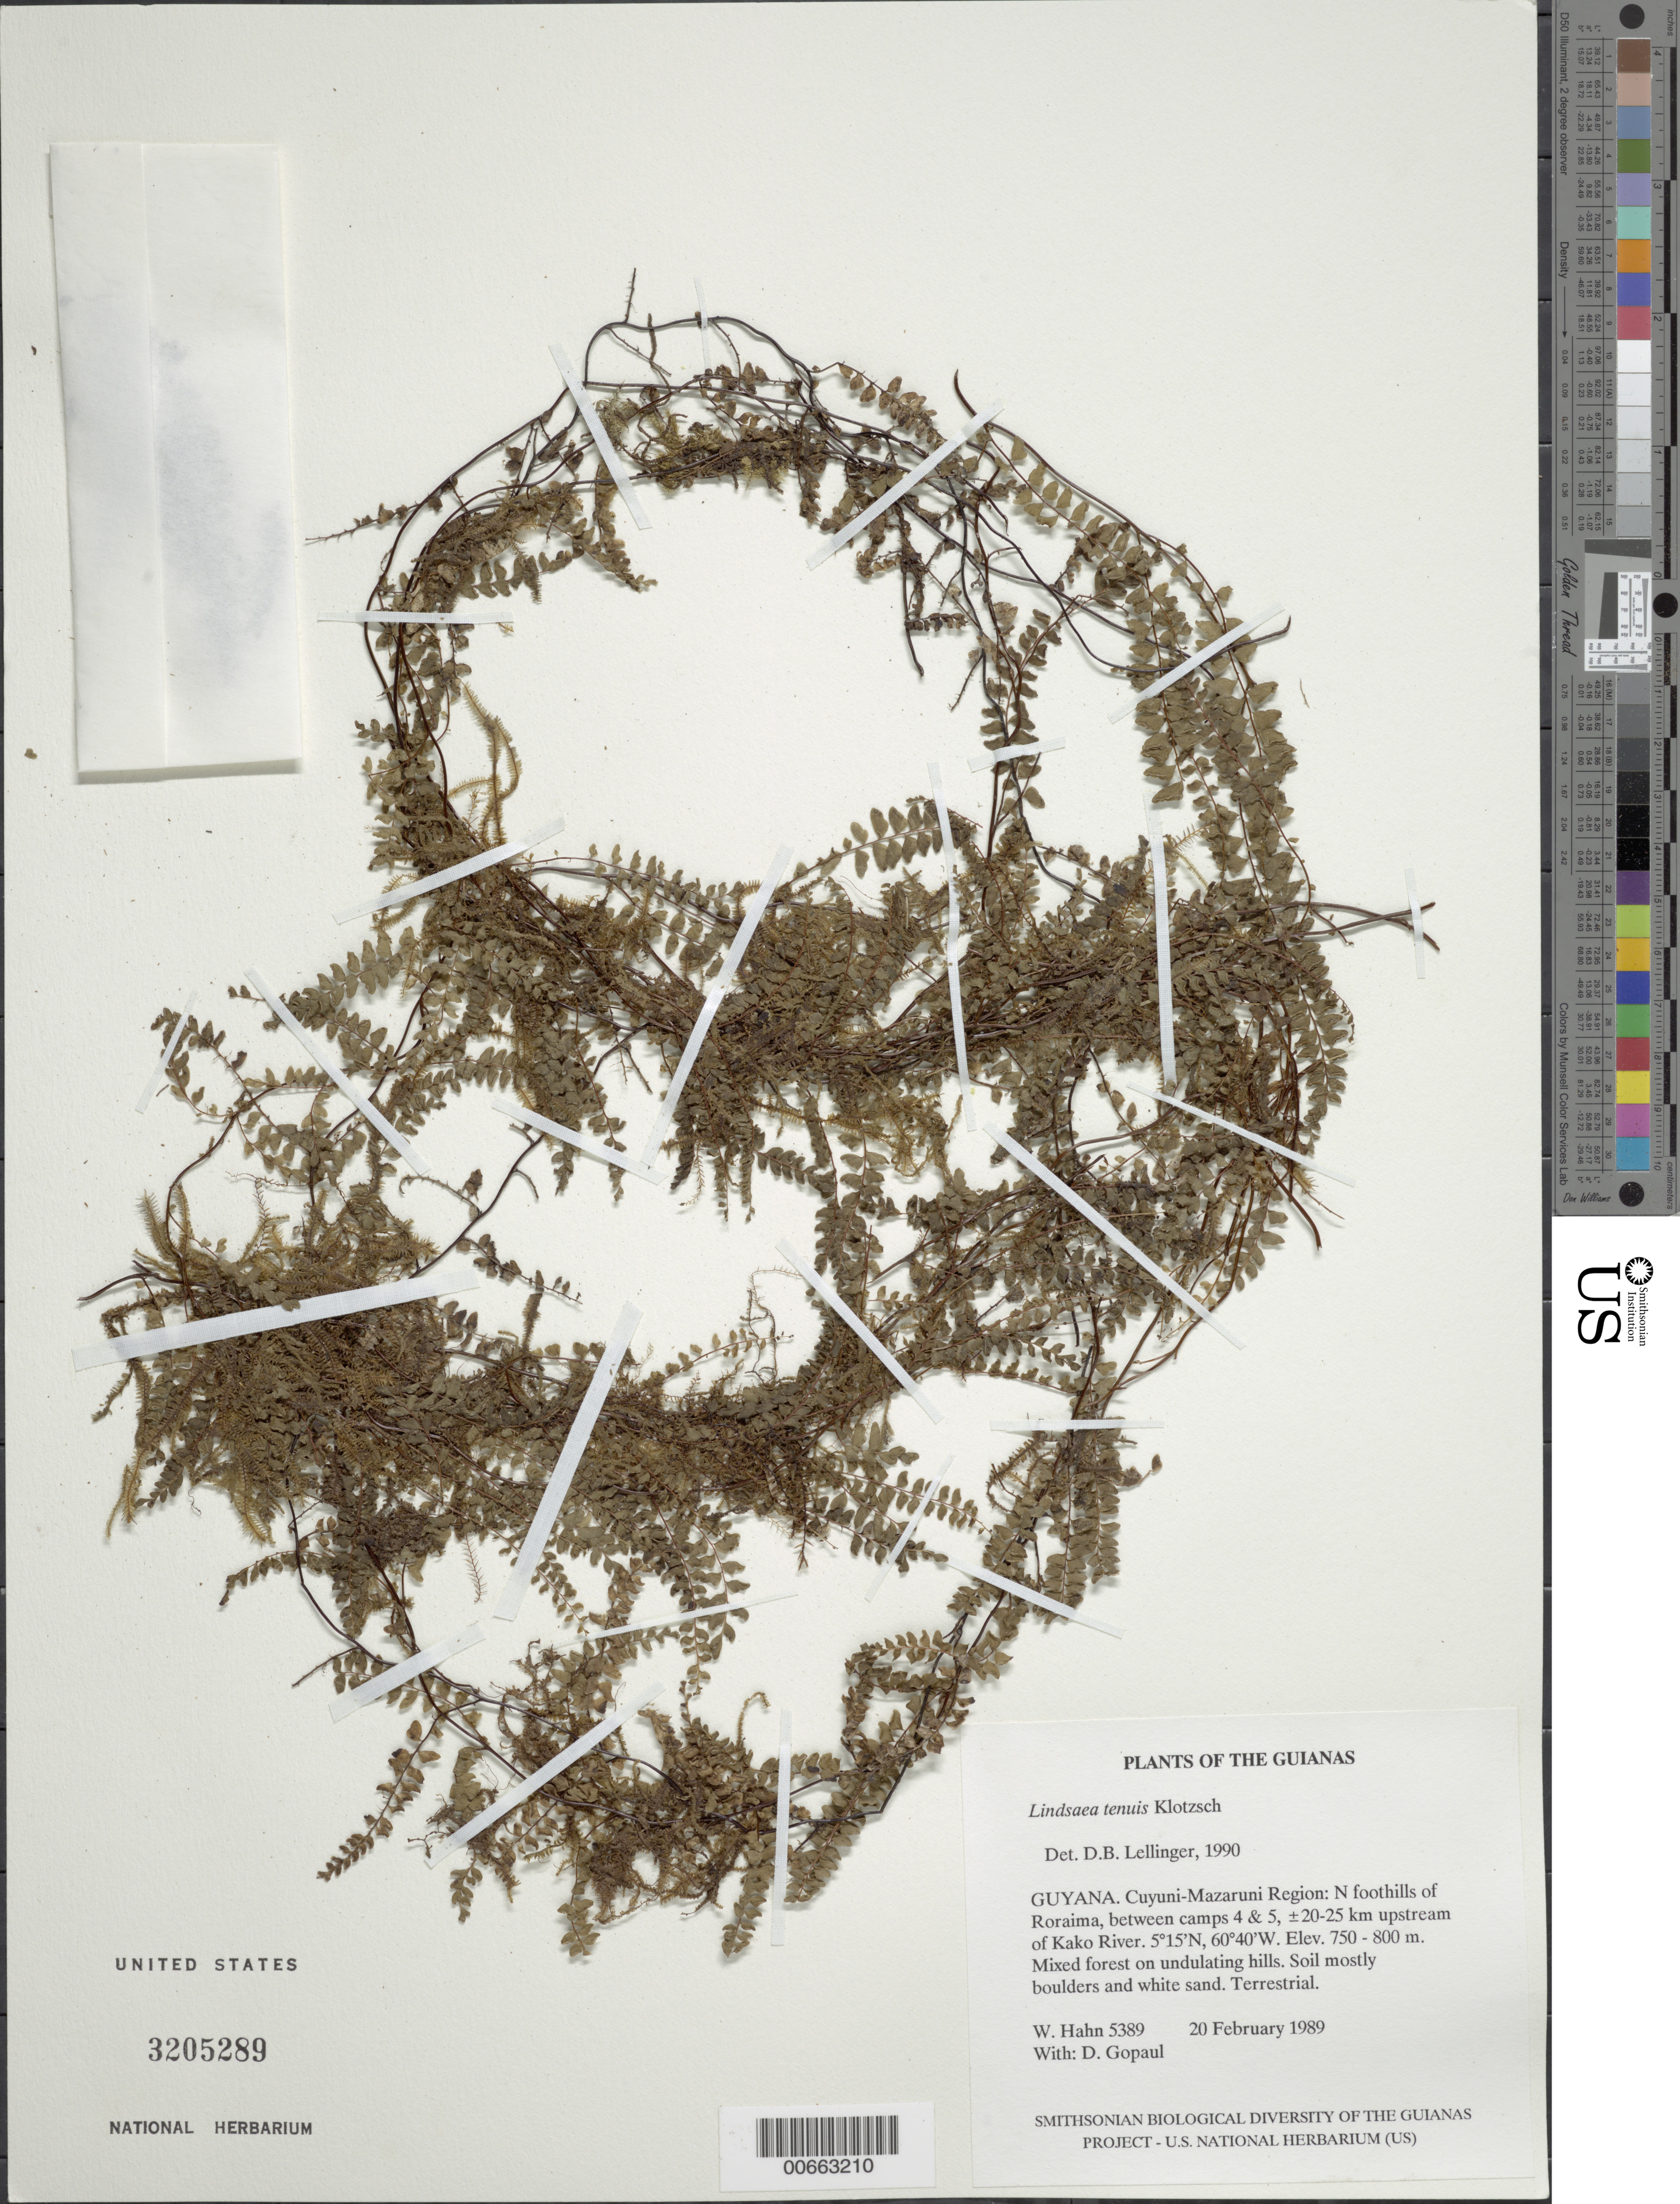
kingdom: Plantae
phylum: Tracheophyta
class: Polypodiopsida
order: Polypodiales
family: Lindsaeaceae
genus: Lindsaea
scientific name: Lindsaea tenuis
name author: Klotzsch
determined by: Lellinger, David B., (BOT), Smithsonian Institution - National Museum of Natural History (UNITED STATES)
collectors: W. Hahn & D. Gopaul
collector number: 5389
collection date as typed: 20 February 1989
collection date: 1989-02-20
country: Guyana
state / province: Cuyuni-Mazaruni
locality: N foothills of Roraima, between camps 4 & 5, ±20-25 km upstream of Kako River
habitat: Mixed forest on undulating hills. Soil mostly boulders and white sand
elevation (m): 750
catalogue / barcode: US 3205289